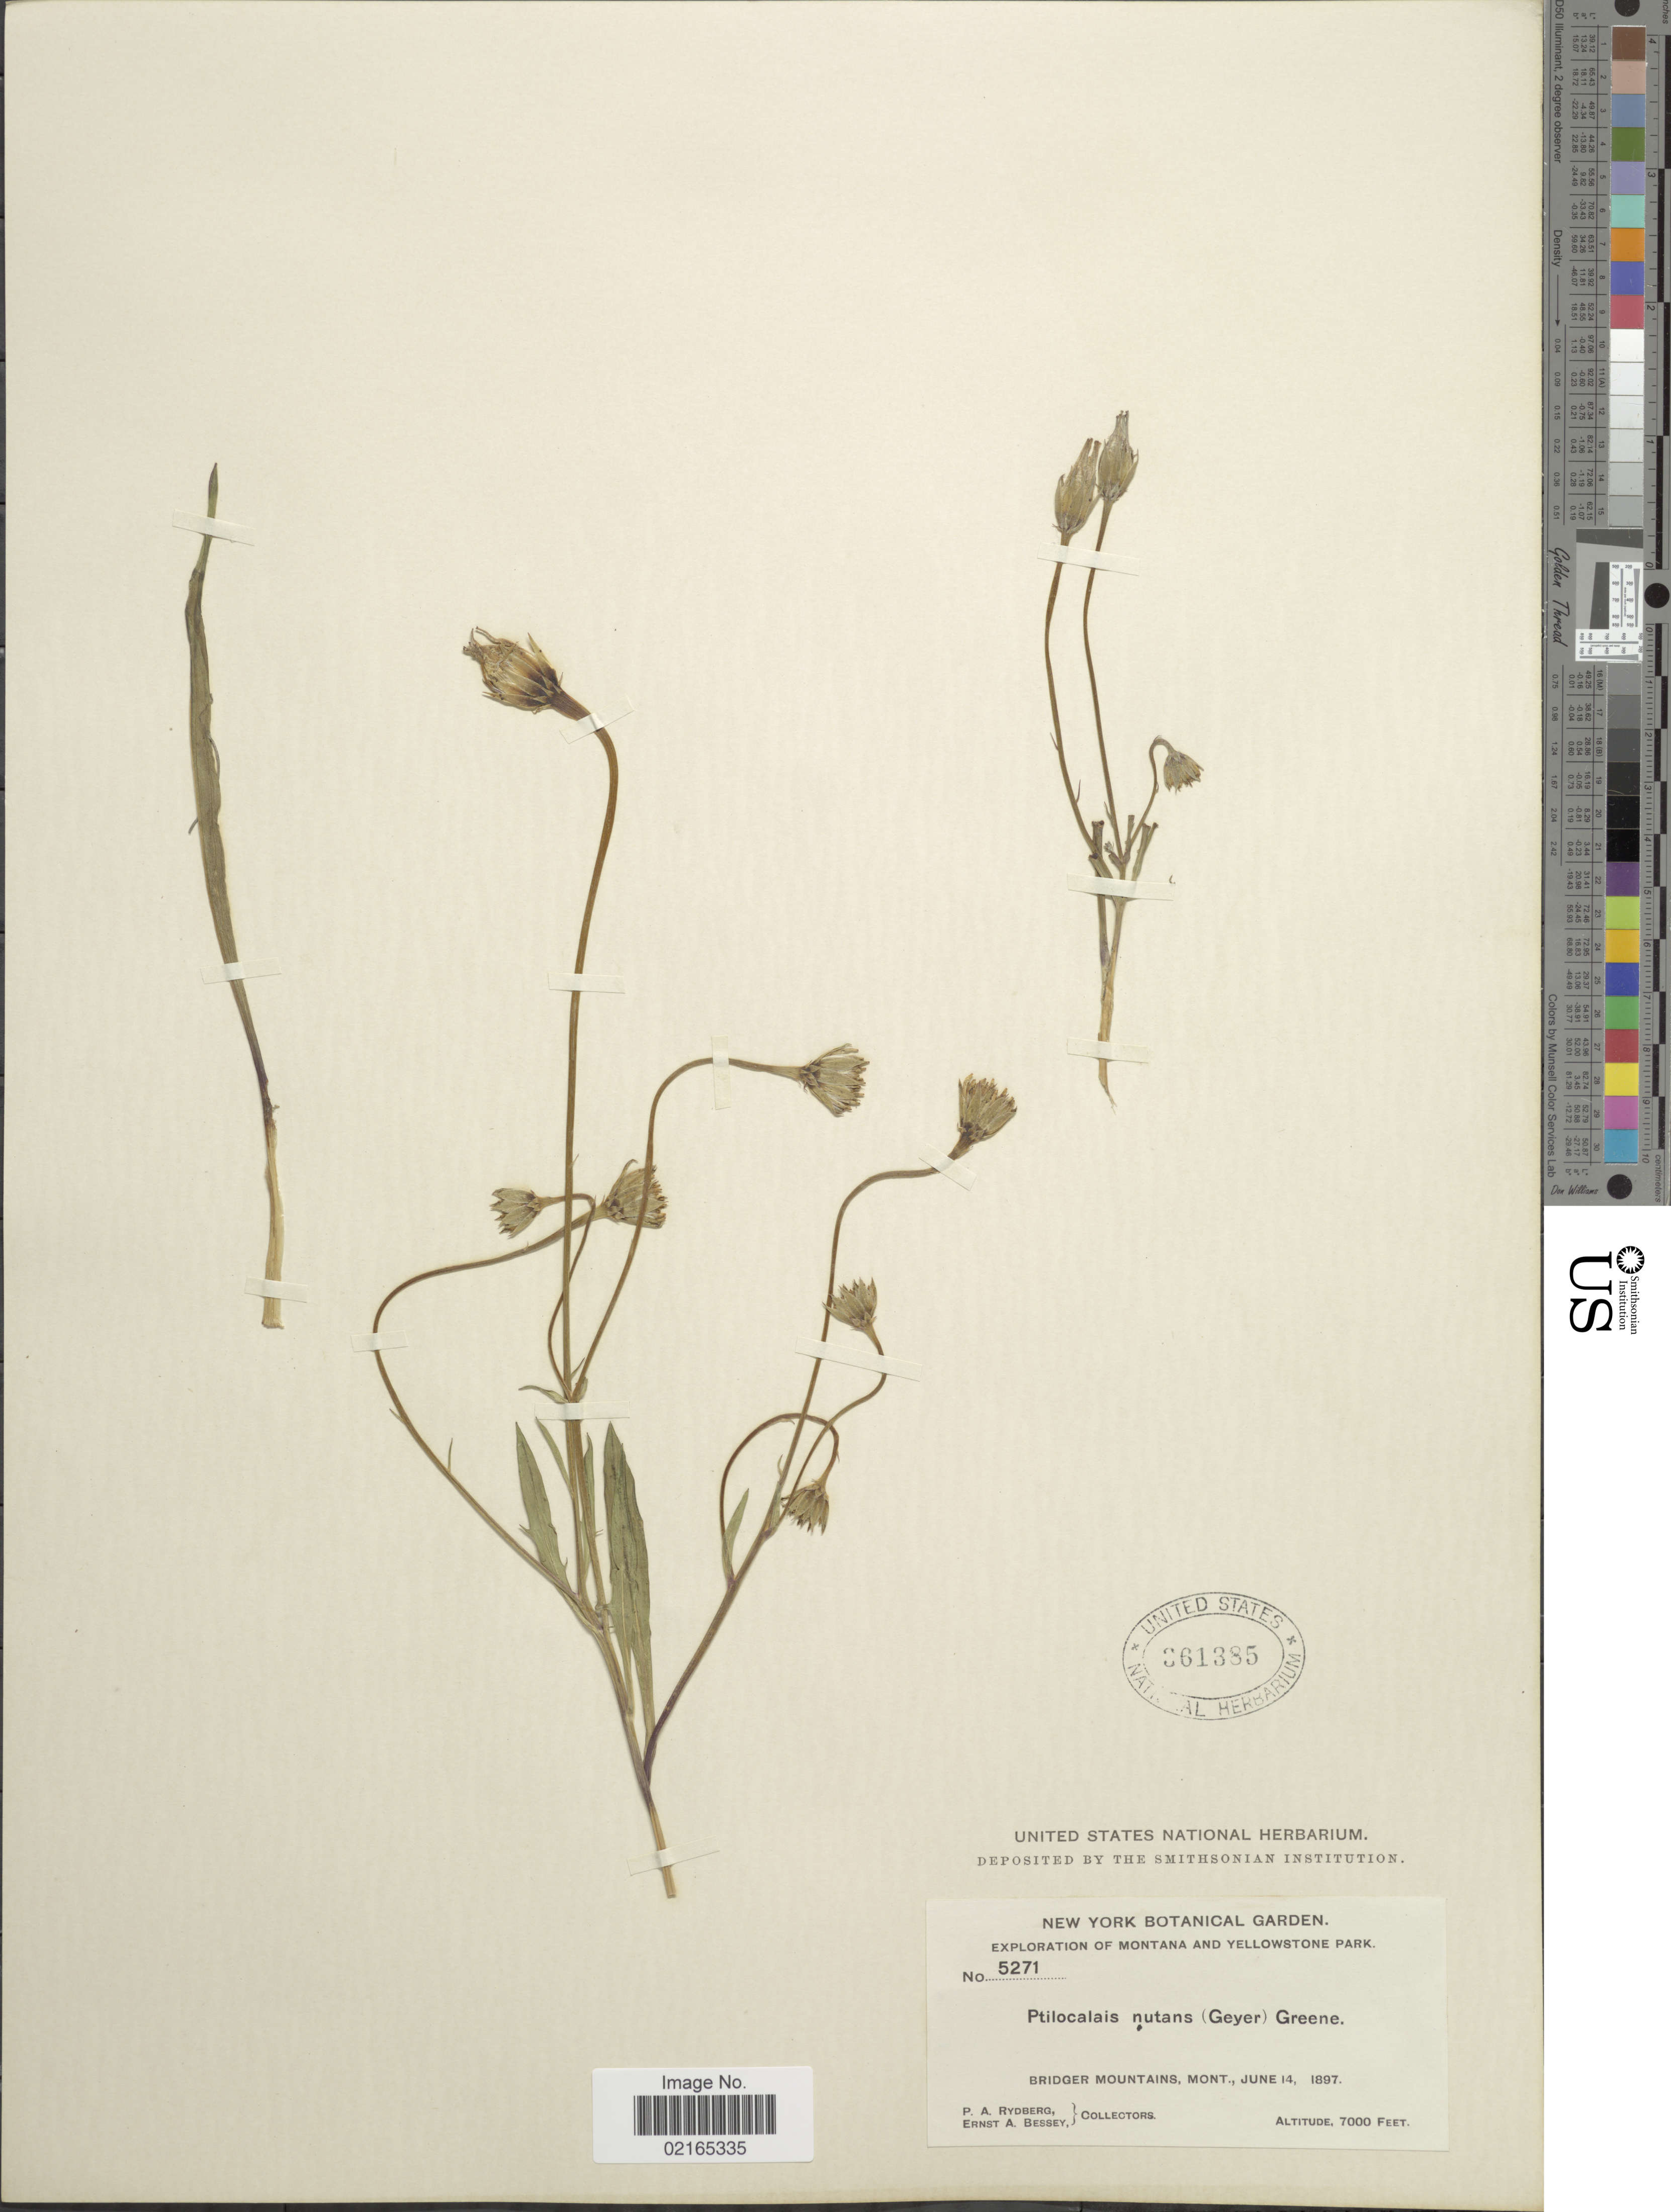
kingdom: Plantae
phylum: Tracheophyta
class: Magnoliopsida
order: Asterales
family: Asteraceae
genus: Microseris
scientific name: Microseris nutans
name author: (Hook.) Sch. Bip.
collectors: P. A. Rydberg & E. A. Bessey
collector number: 5271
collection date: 1897-06-14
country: United States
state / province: Montana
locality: Montana and Yellowstone Park, Bridger Mountains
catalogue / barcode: US 361385